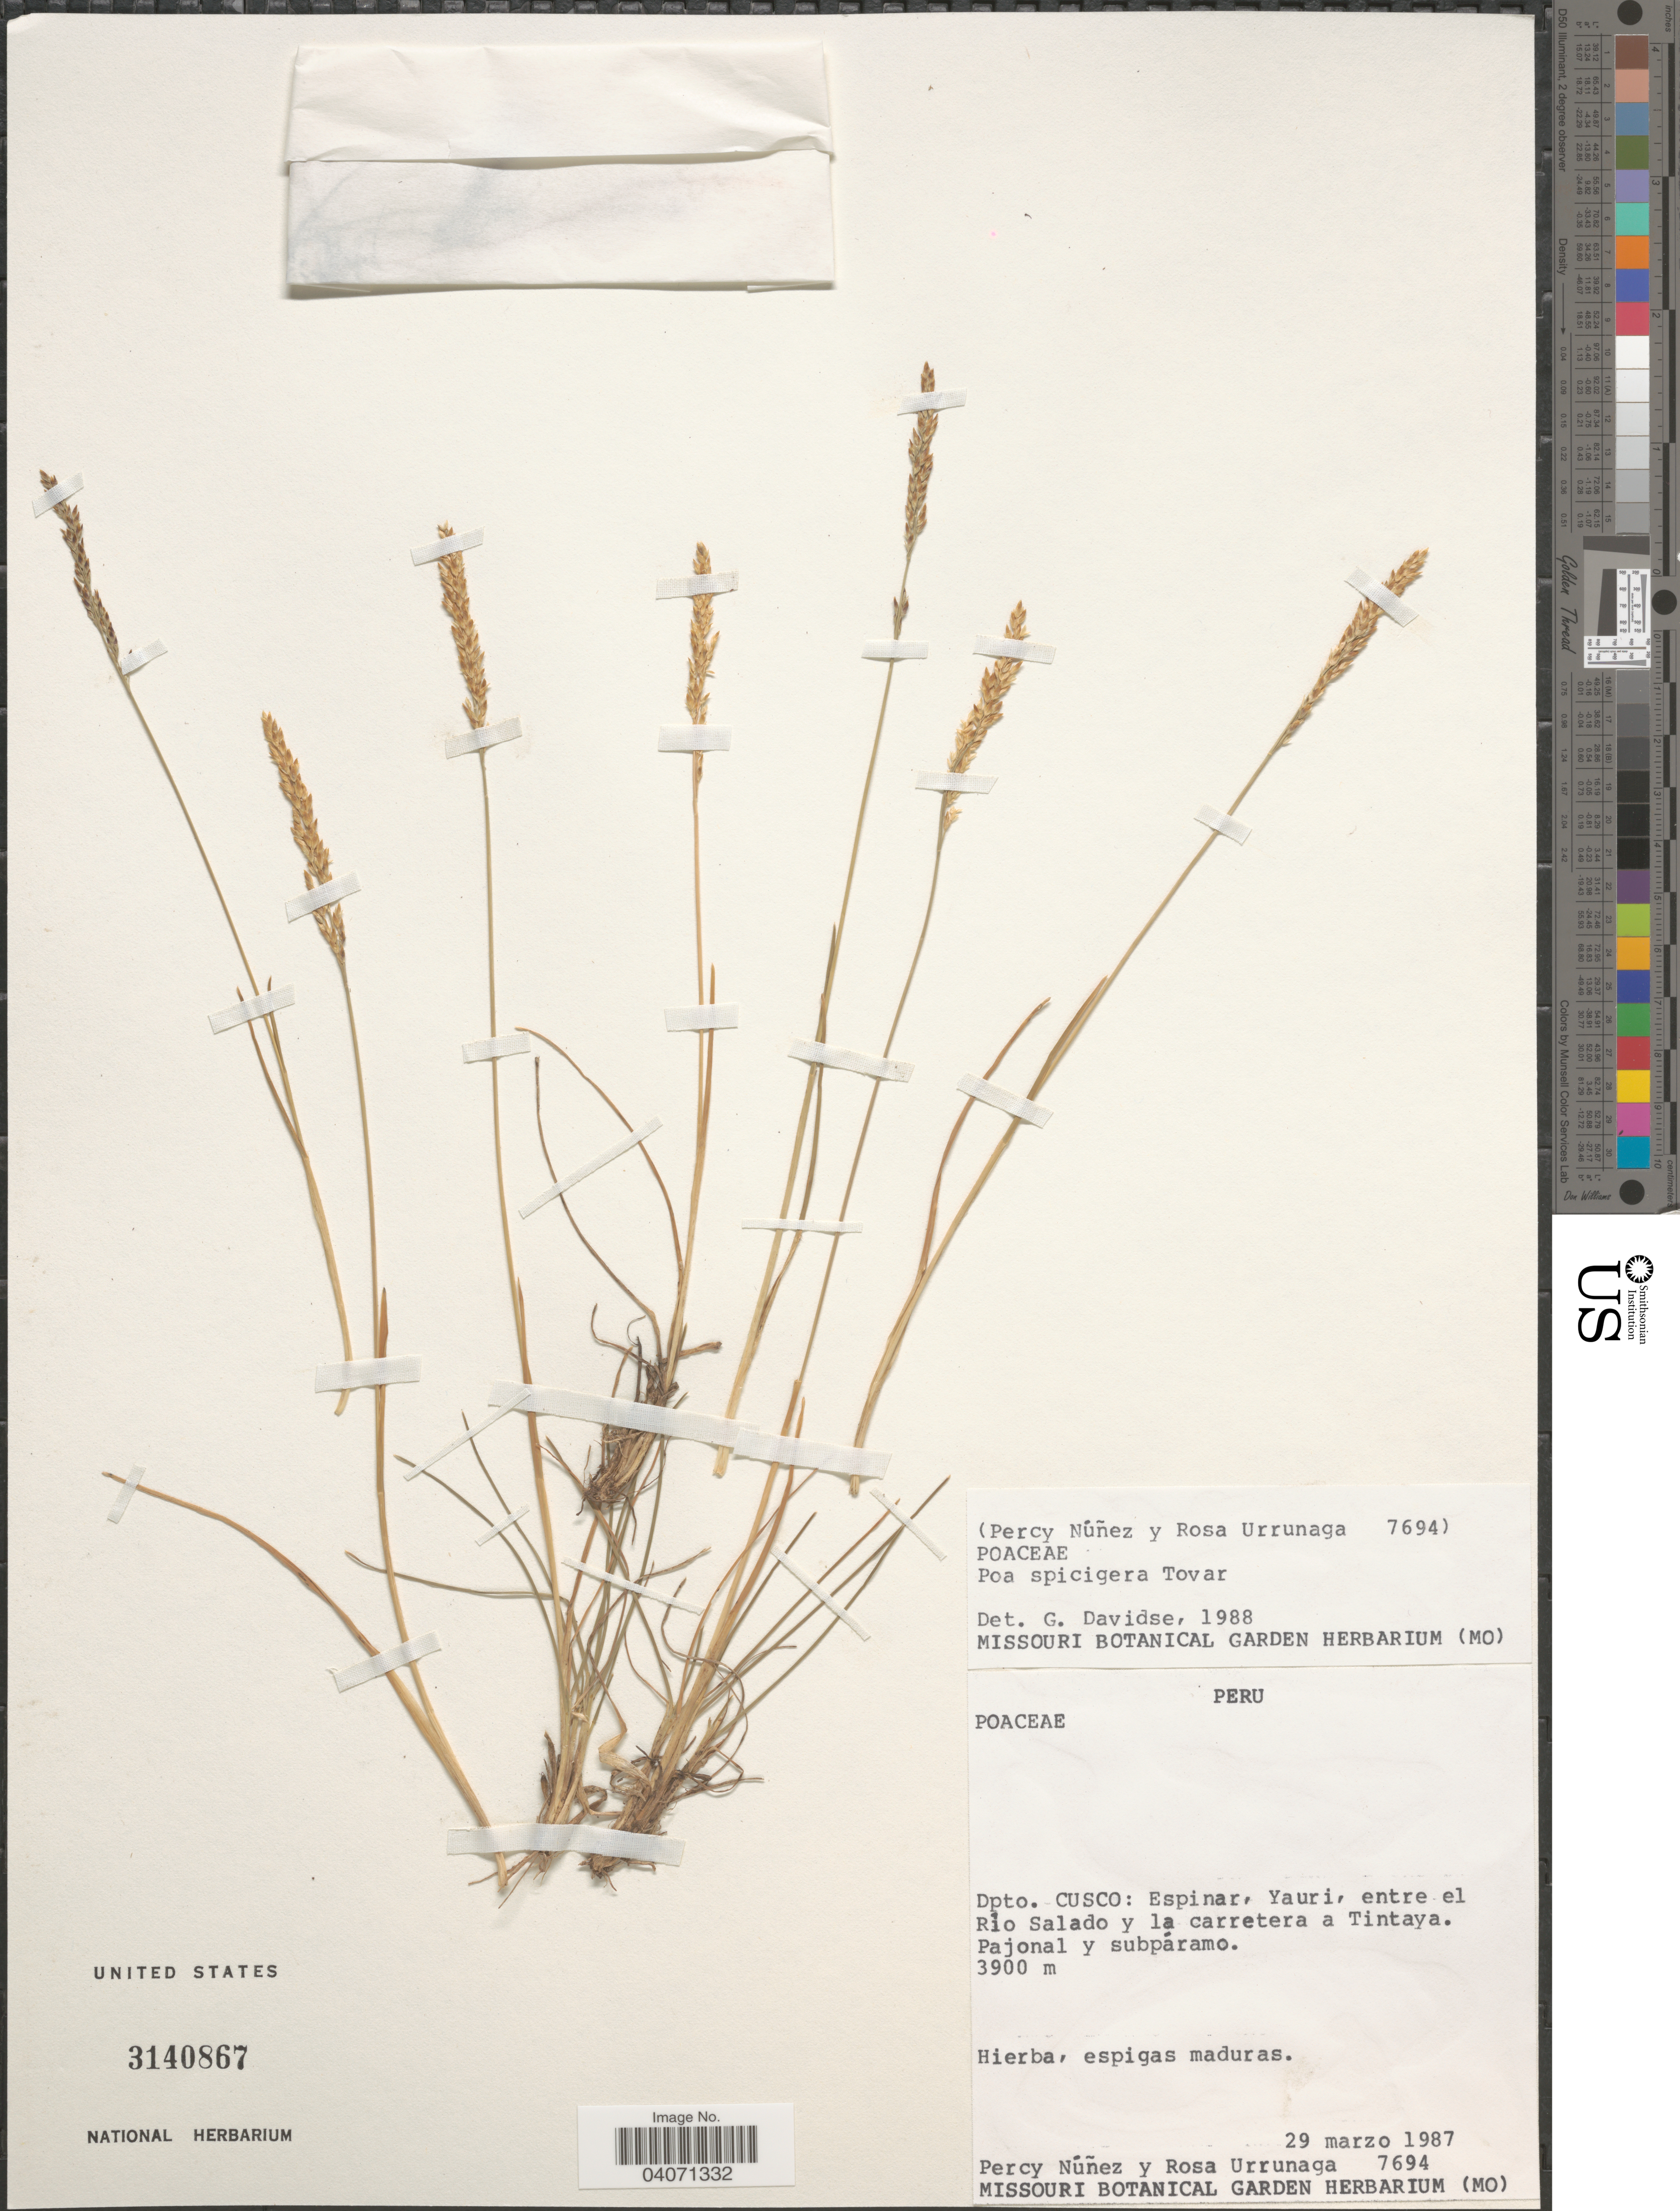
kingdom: Plantae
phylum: Tracheophyta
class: Liliopsida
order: Poales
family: Poaceae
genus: Poa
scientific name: Poa spicigera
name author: Tovar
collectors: P. Nuñez V. & R. Urrunaga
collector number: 7694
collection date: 1987-03-29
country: Peru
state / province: Cusco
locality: Dpto. Cusco: Espinar, Yauri, entre el Río Salado y la carretera a Tintaya. Pajonal y subpáramo.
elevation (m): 3900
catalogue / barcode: US 3140867